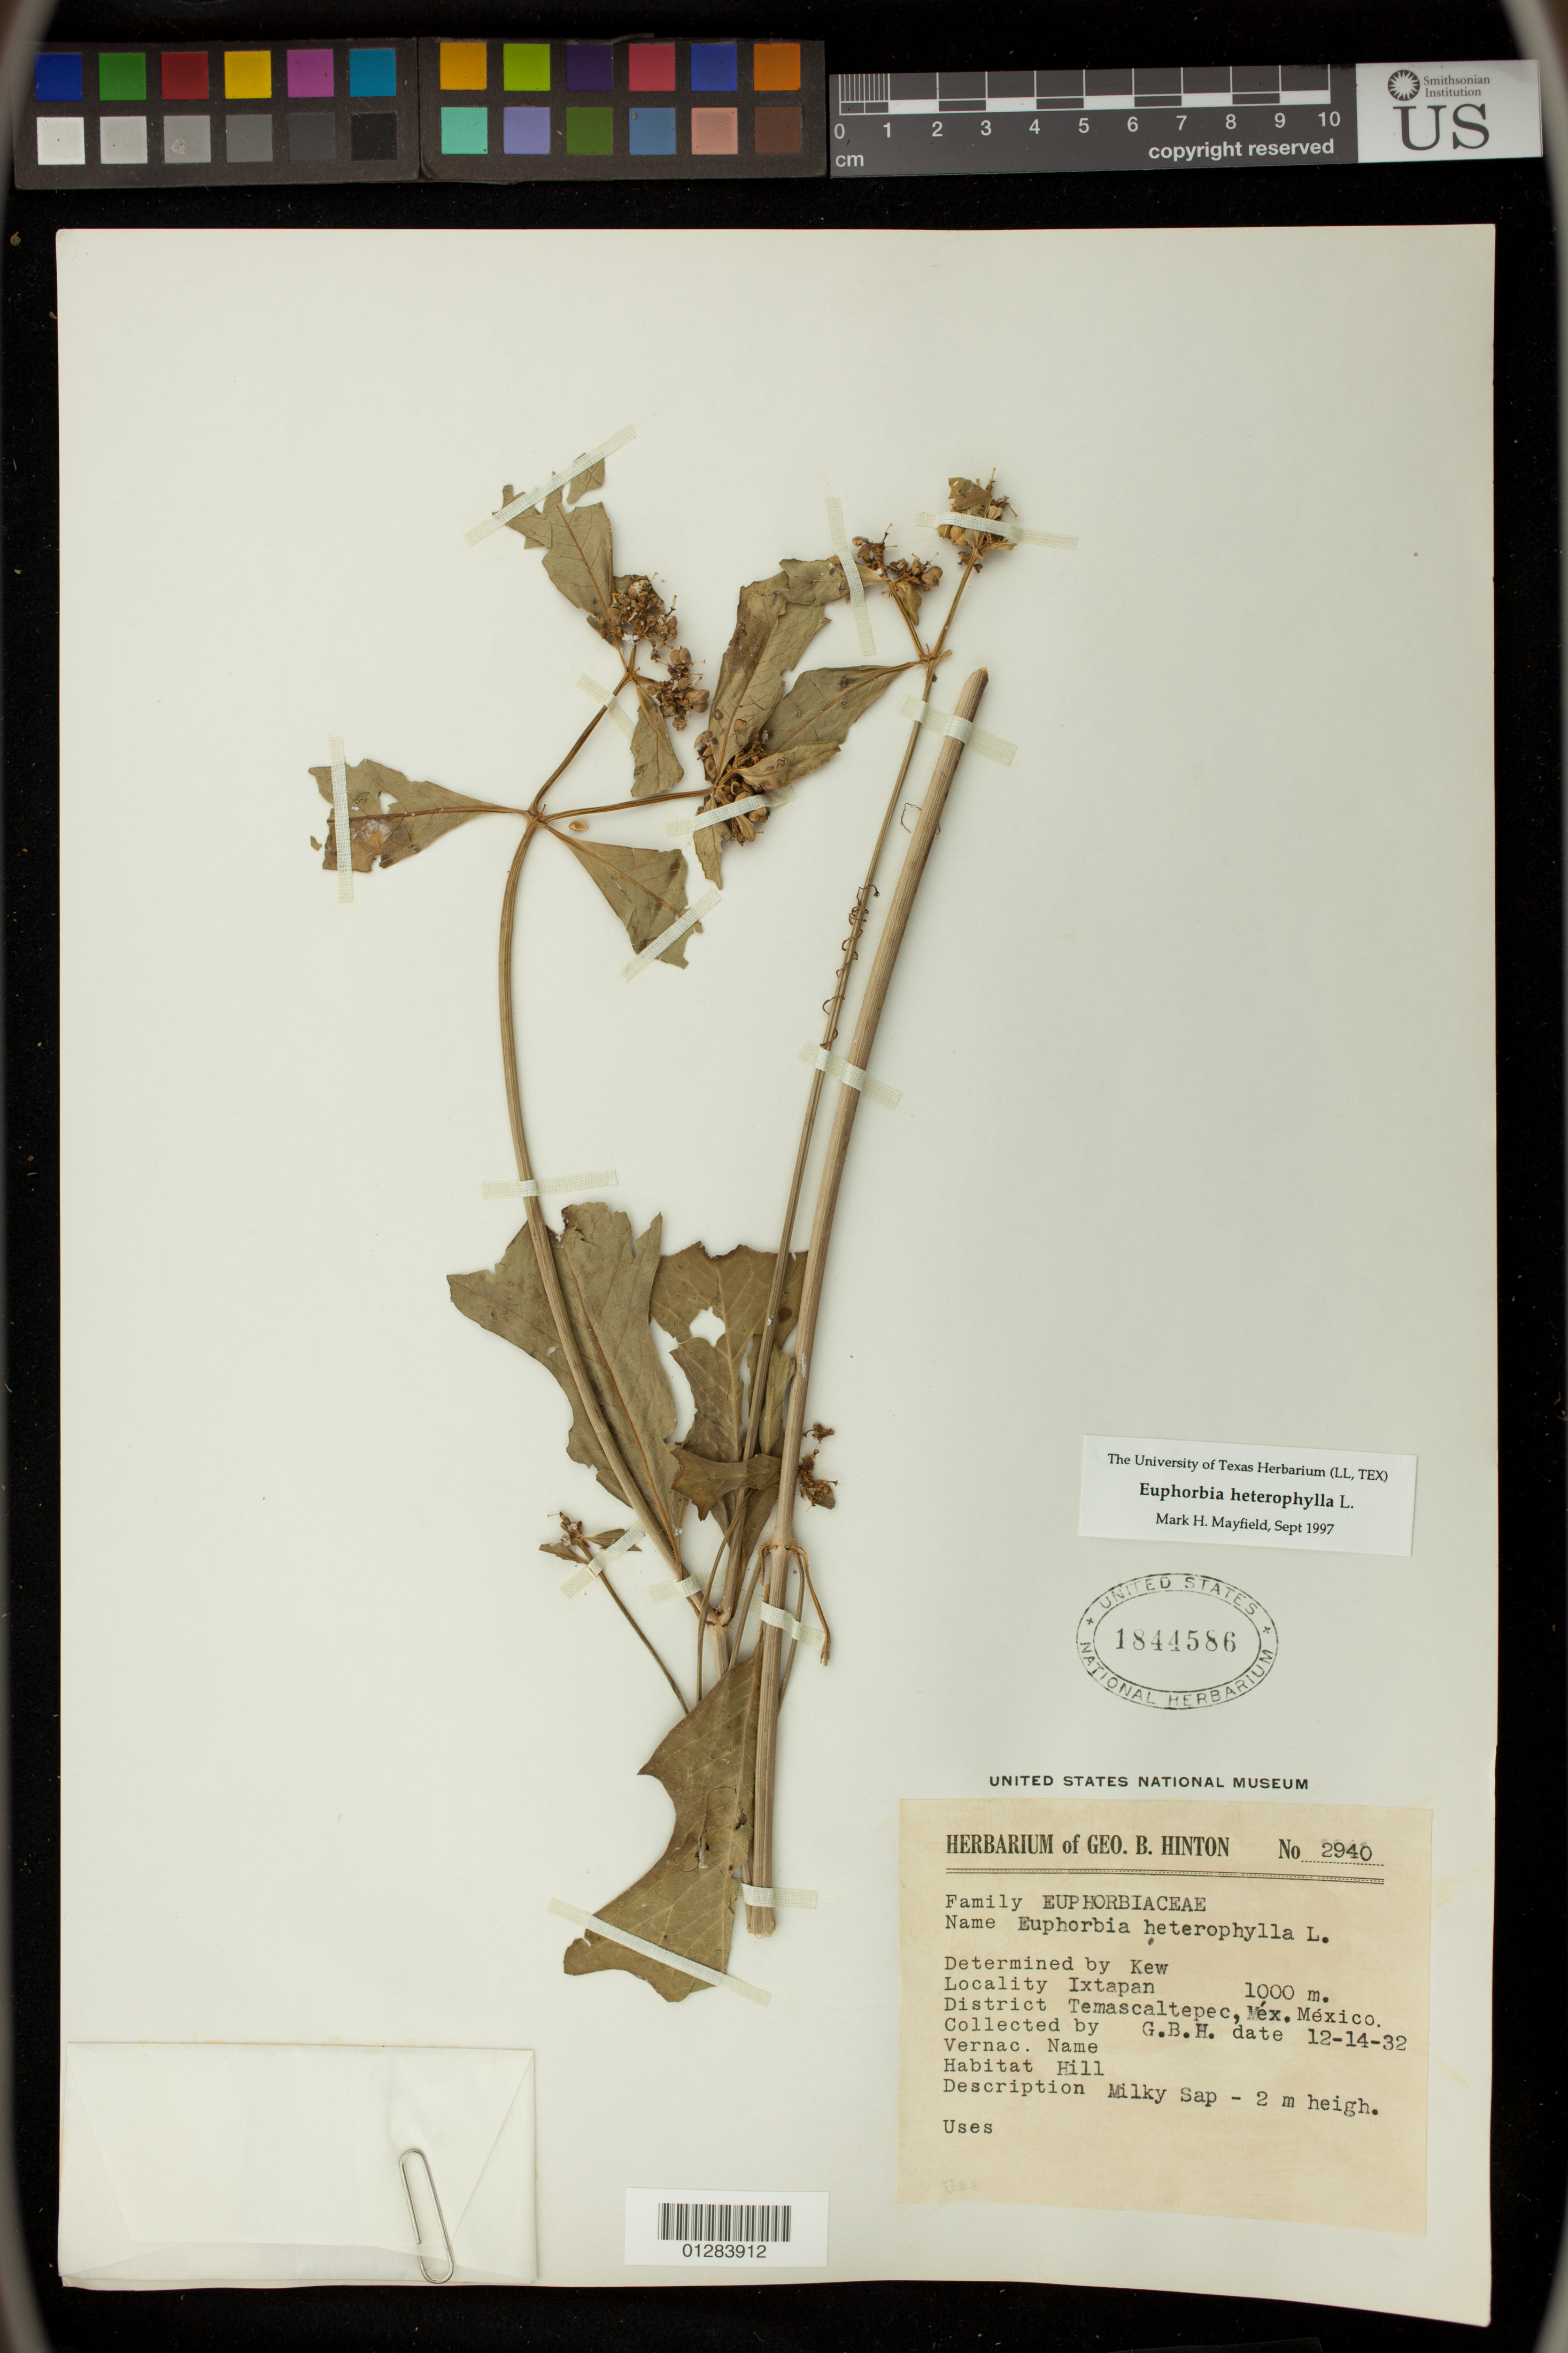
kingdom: Plantae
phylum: Tracheophyta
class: Magnoliopsida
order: Malpighiales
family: Euphorbiaceae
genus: Euphorbia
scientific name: Euphorbia heterophylla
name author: L.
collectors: G. B. Hinton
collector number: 2940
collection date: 1932-12-14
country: Mexico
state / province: México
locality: Ixtapan, District Temascaltepec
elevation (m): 1000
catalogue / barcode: US 1844586